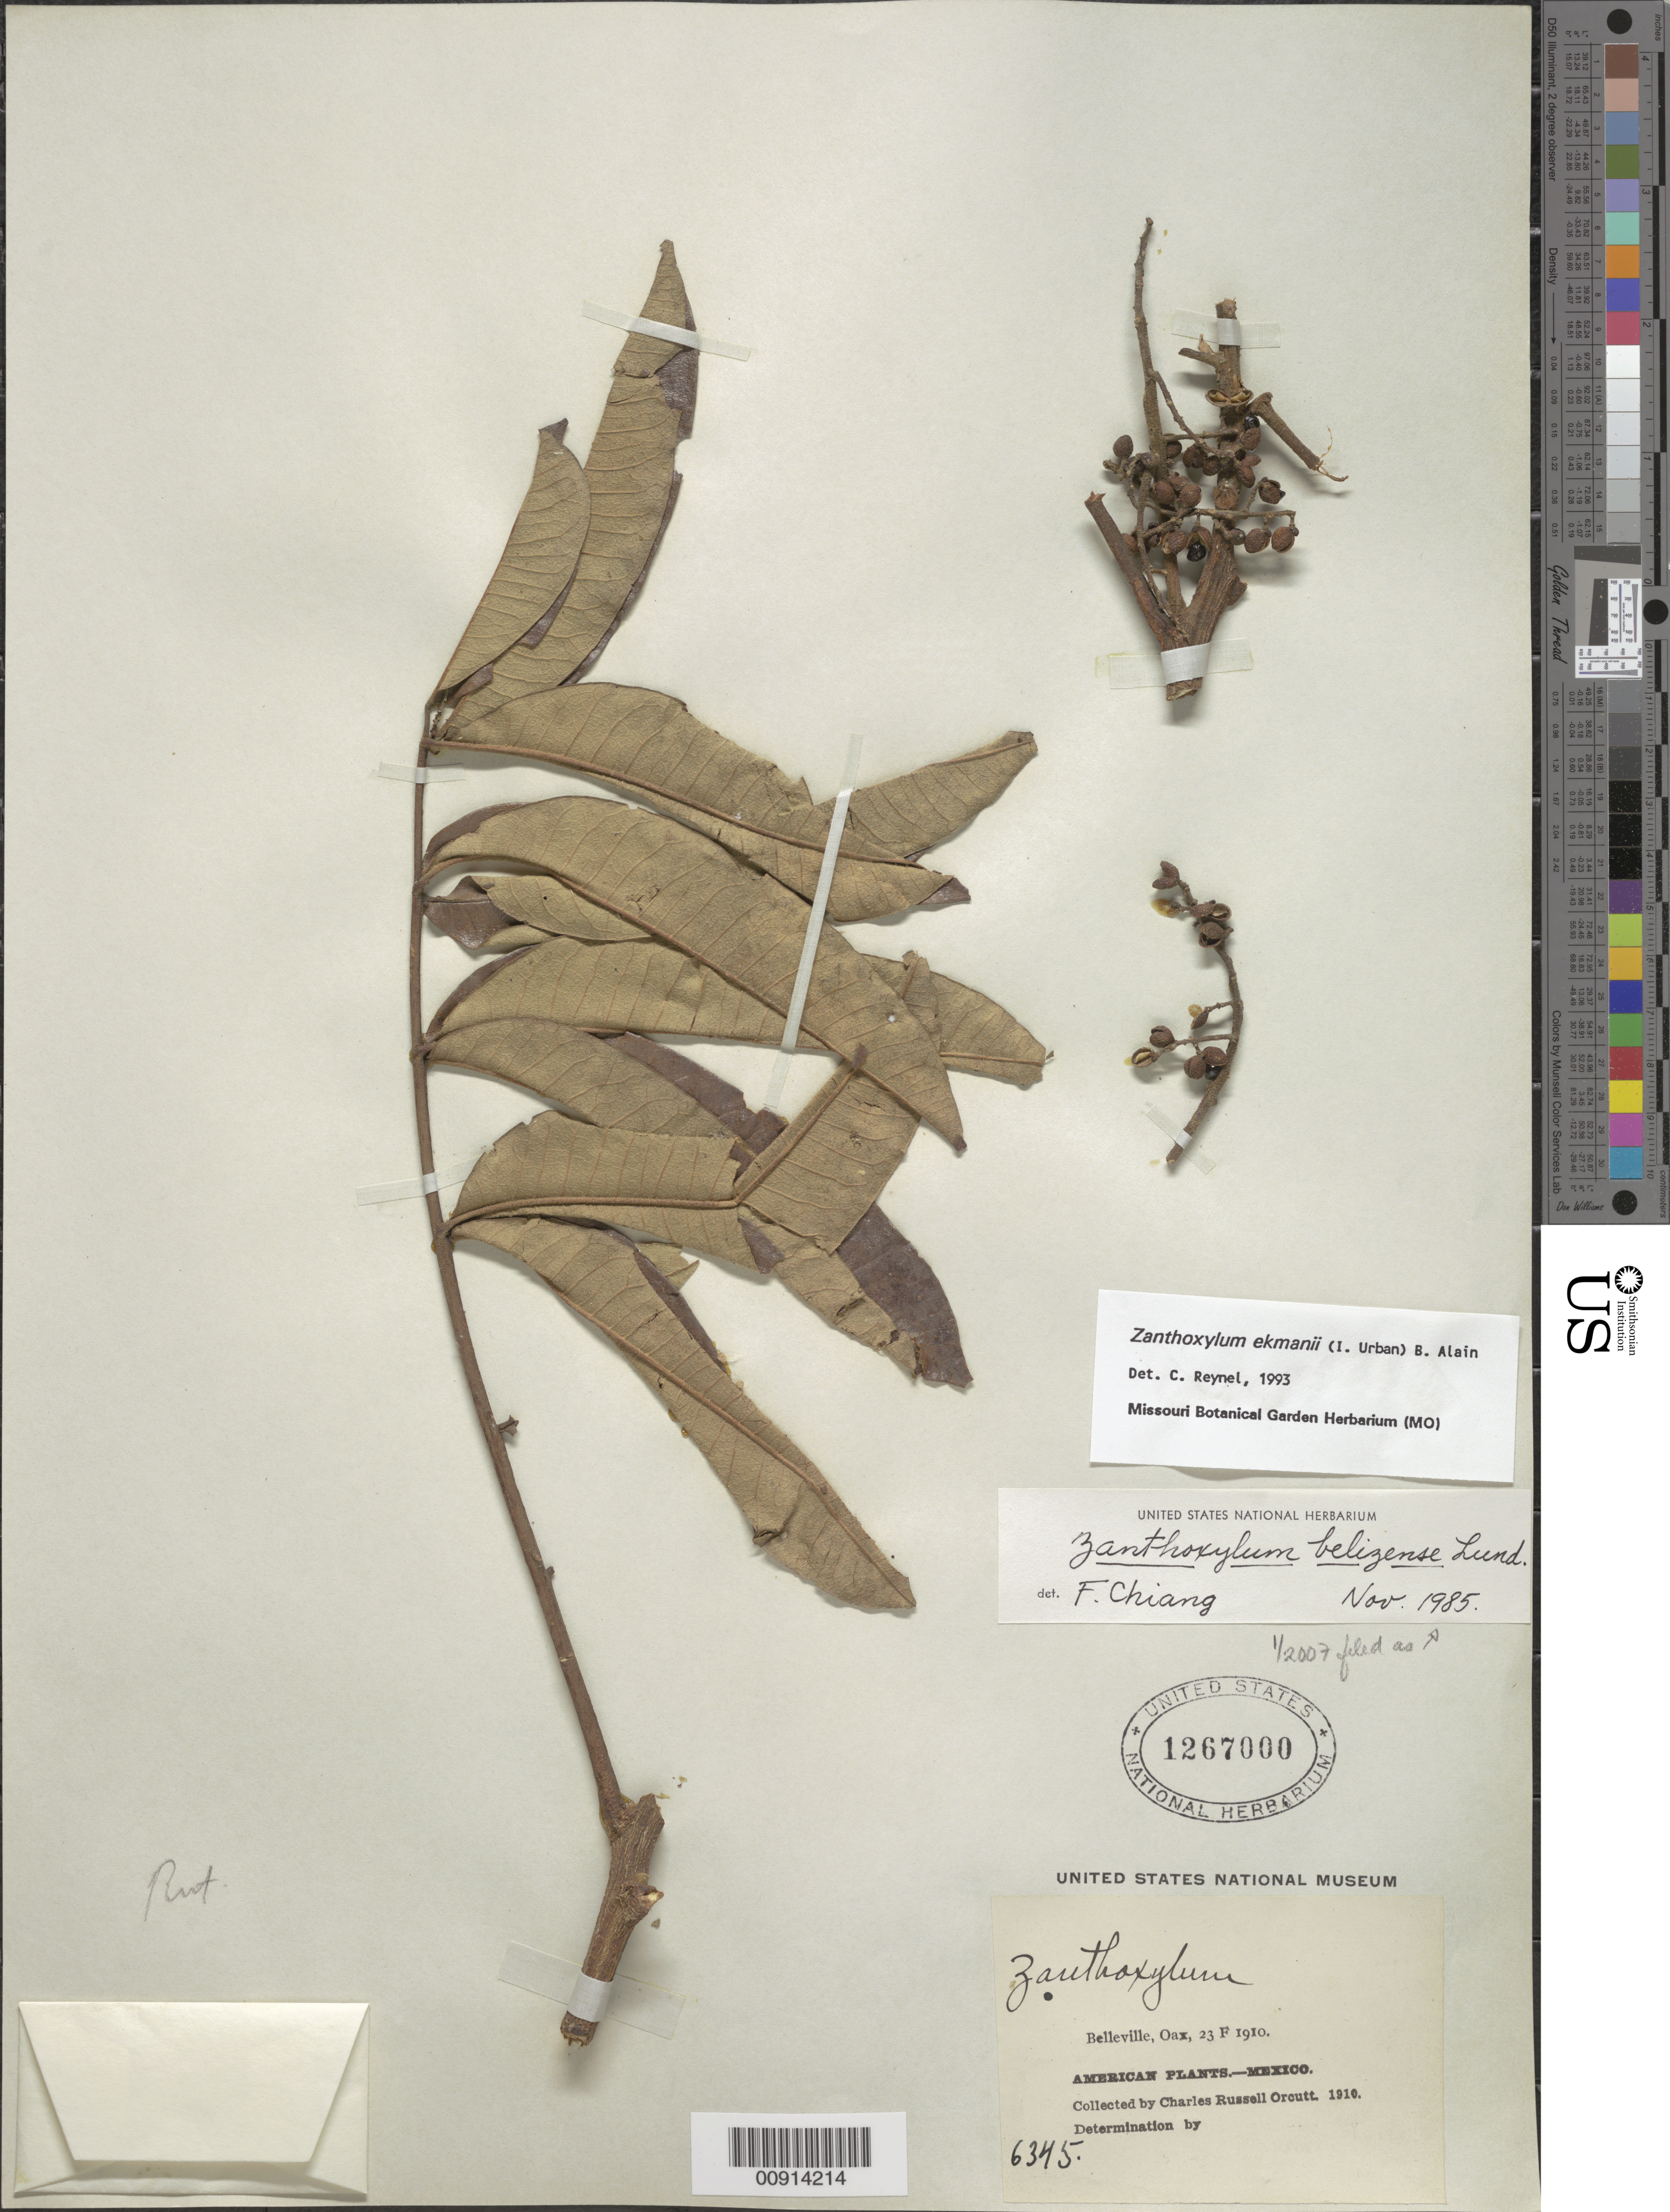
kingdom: Plantae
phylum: Tracheophyta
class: Magnoliopsida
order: Sapindales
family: Rutaceae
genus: Zanthoxylum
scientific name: Zanthoxylum belizense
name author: Lundell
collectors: C. R. Orcutt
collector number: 6345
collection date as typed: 23 Feb 1910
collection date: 1910-02-23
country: Mexico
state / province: Oaxaca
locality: Belleville, Oaxaca.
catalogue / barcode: US 1267000